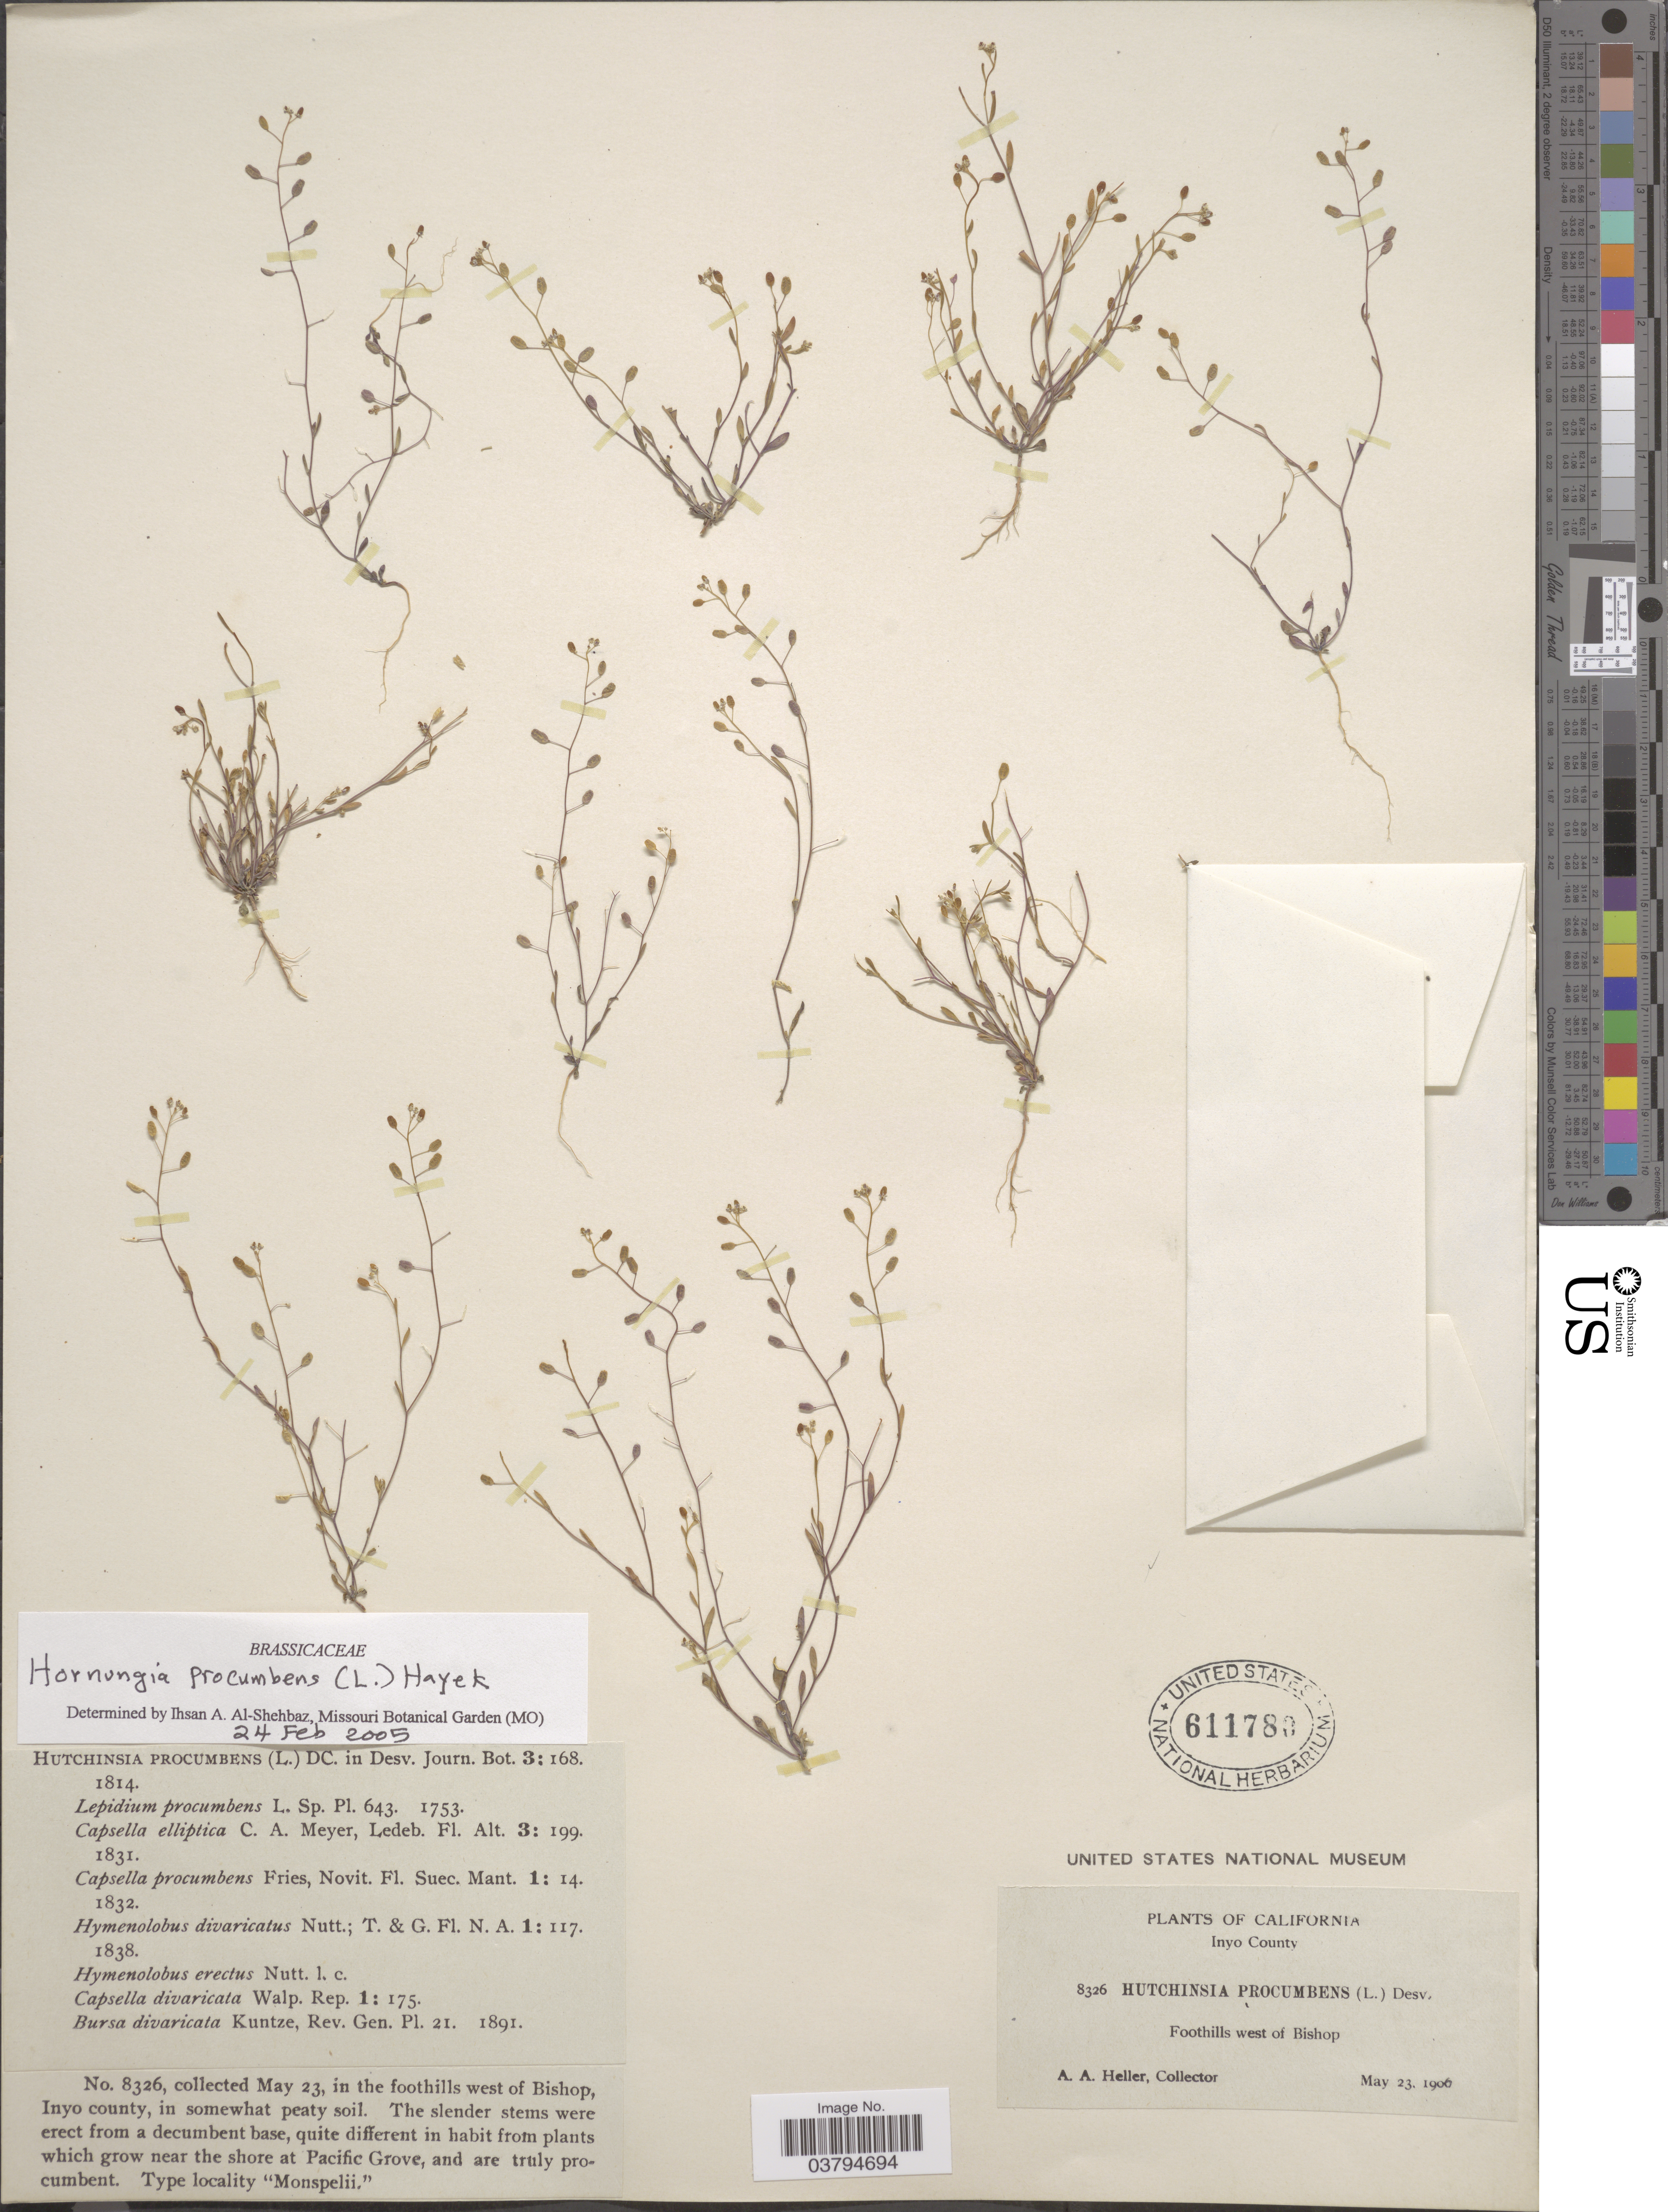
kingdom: Plantae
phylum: Tracheophyta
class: Magnoliopsida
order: Brassicales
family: Brassicaceae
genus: Hornungia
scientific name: Hornungia procumbens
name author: (L.) Hayek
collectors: A. A. Heller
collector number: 8326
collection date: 1906-05-23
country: United States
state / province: California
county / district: Inyo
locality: Inyo County. Foothills west of Bishop.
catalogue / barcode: US 611780